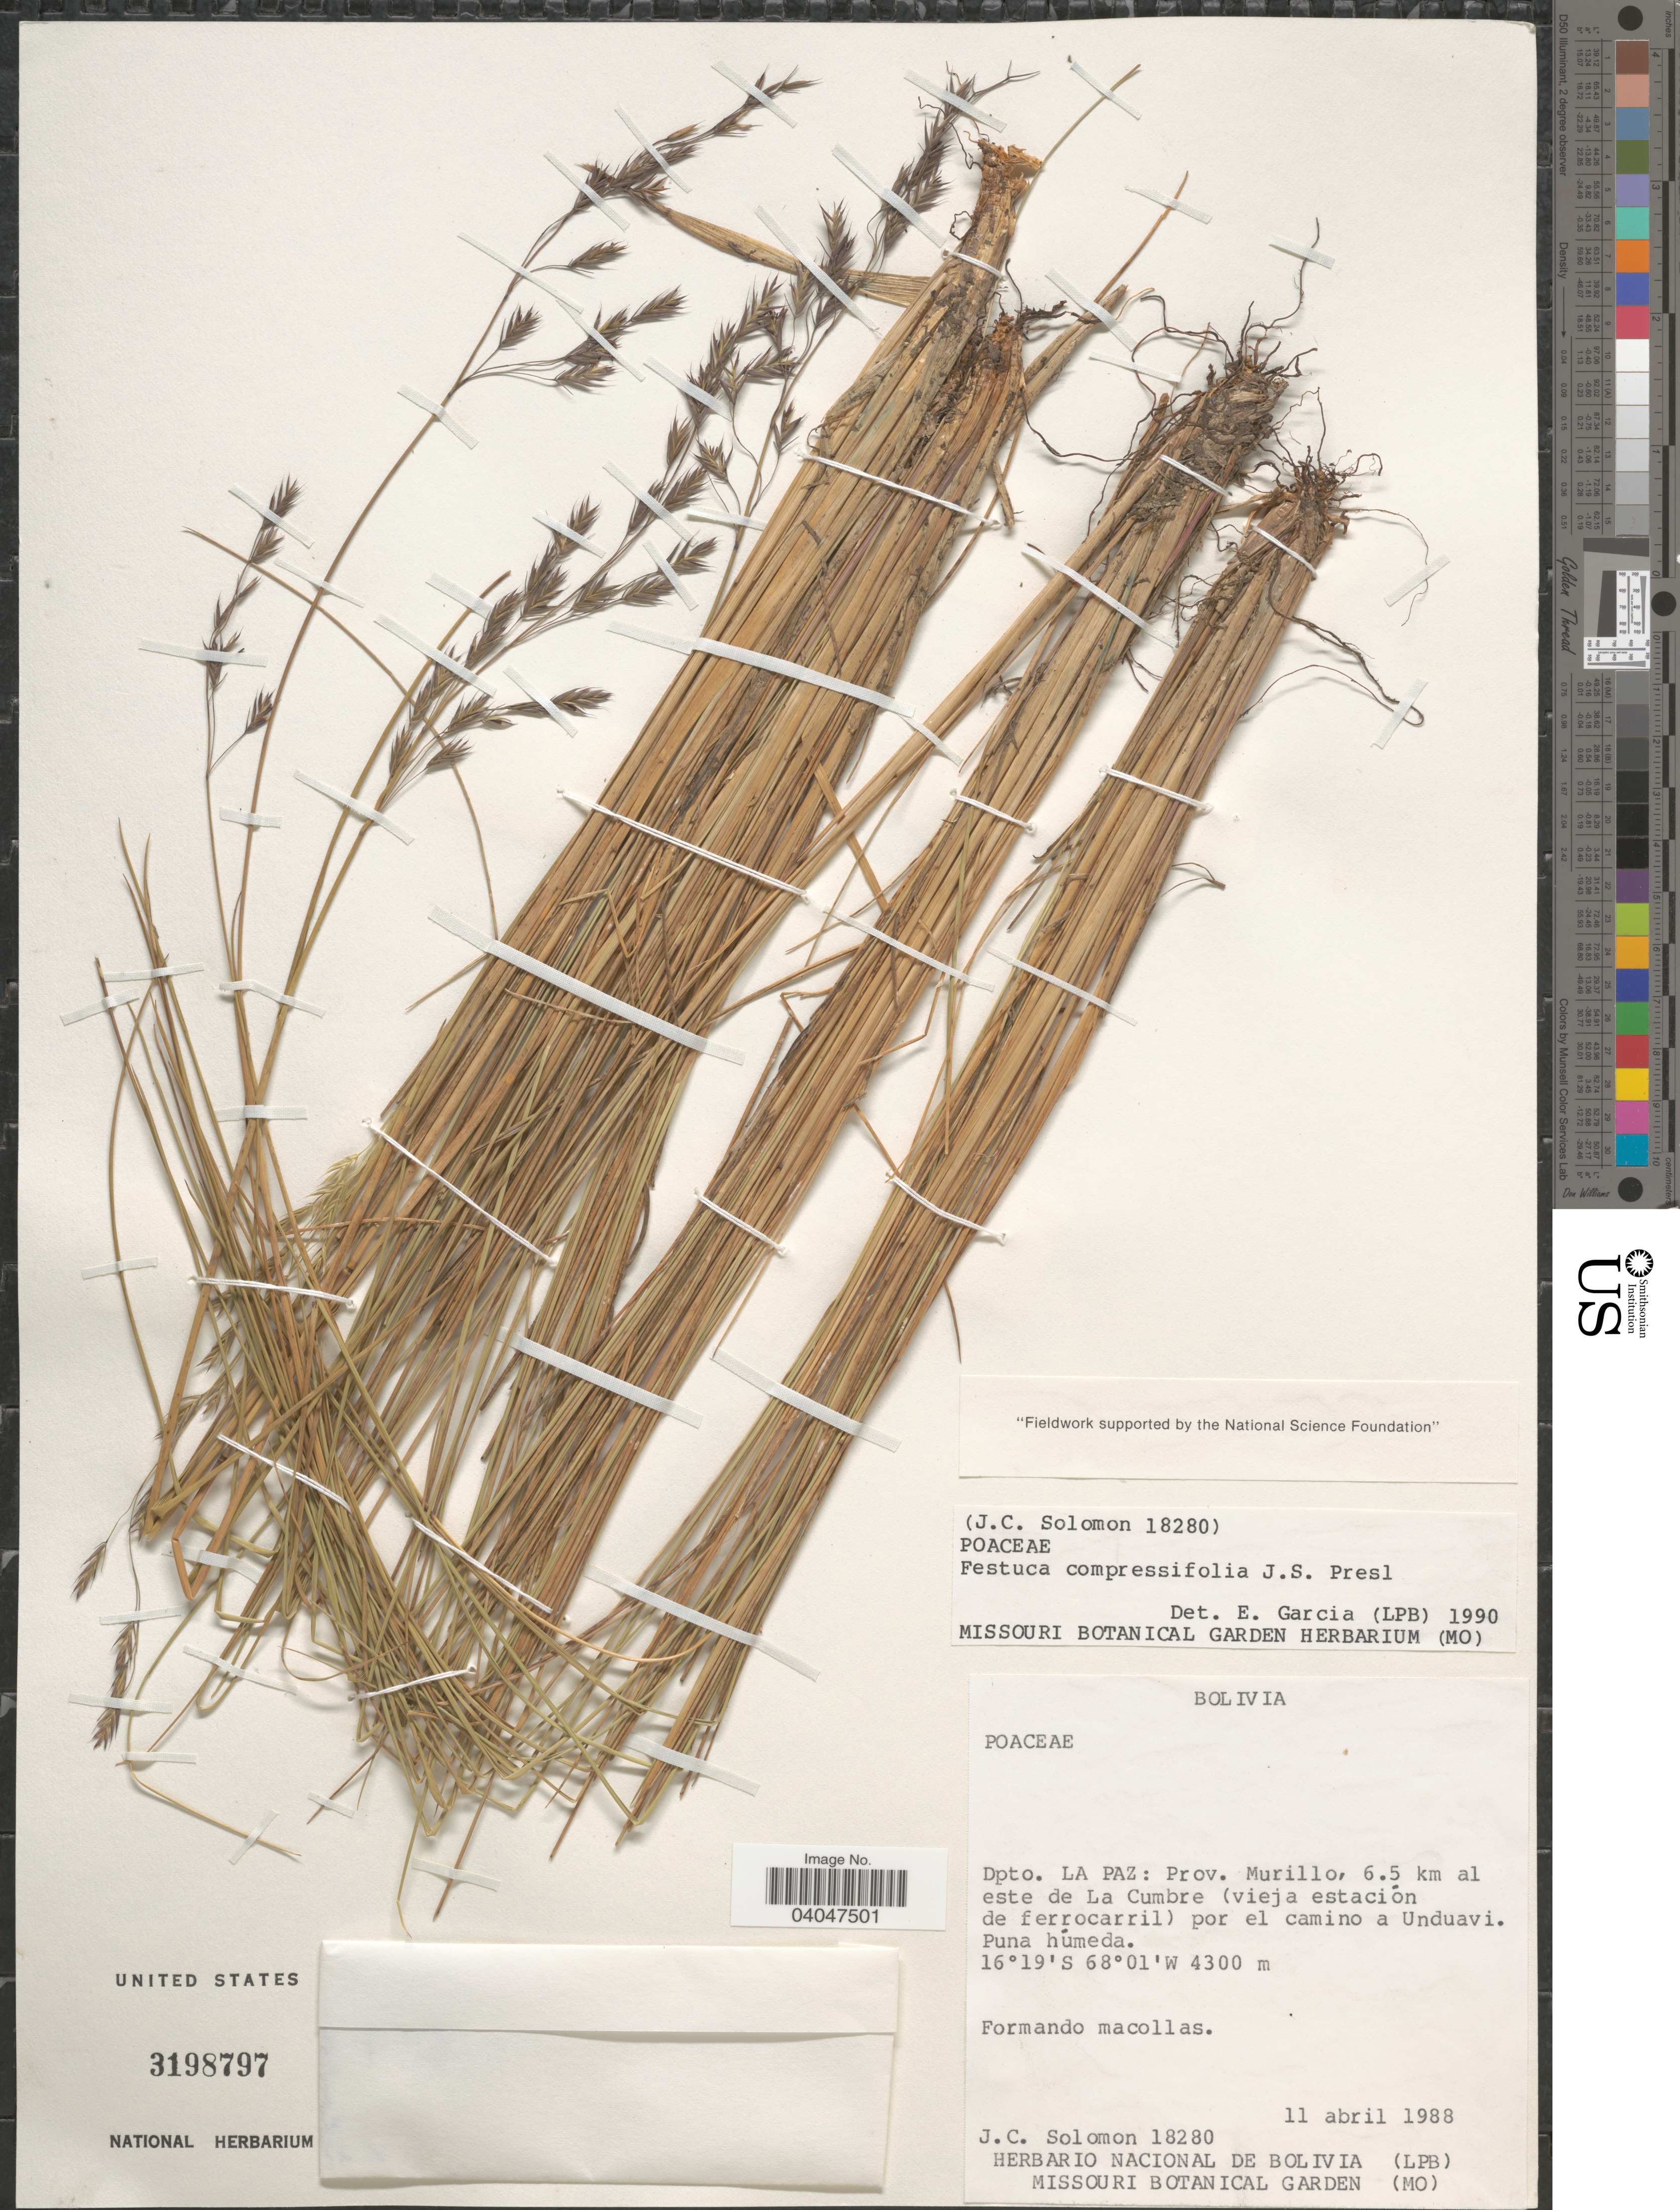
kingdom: Plantae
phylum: Tracheophyta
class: Liliopsida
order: Poales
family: Poaceae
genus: Festuca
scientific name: Festuca compressifolia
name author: J. Presl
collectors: J. C. Solomon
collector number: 18280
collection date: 1988-04-11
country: Bolivia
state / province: La Paz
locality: Dpto. La Paz: Prov. Murillo, 6.5 km al este de La Cumbre (vieja estación de ferrocarril) por el camino a Unduavi.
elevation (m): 4300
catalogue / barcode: US 3198797